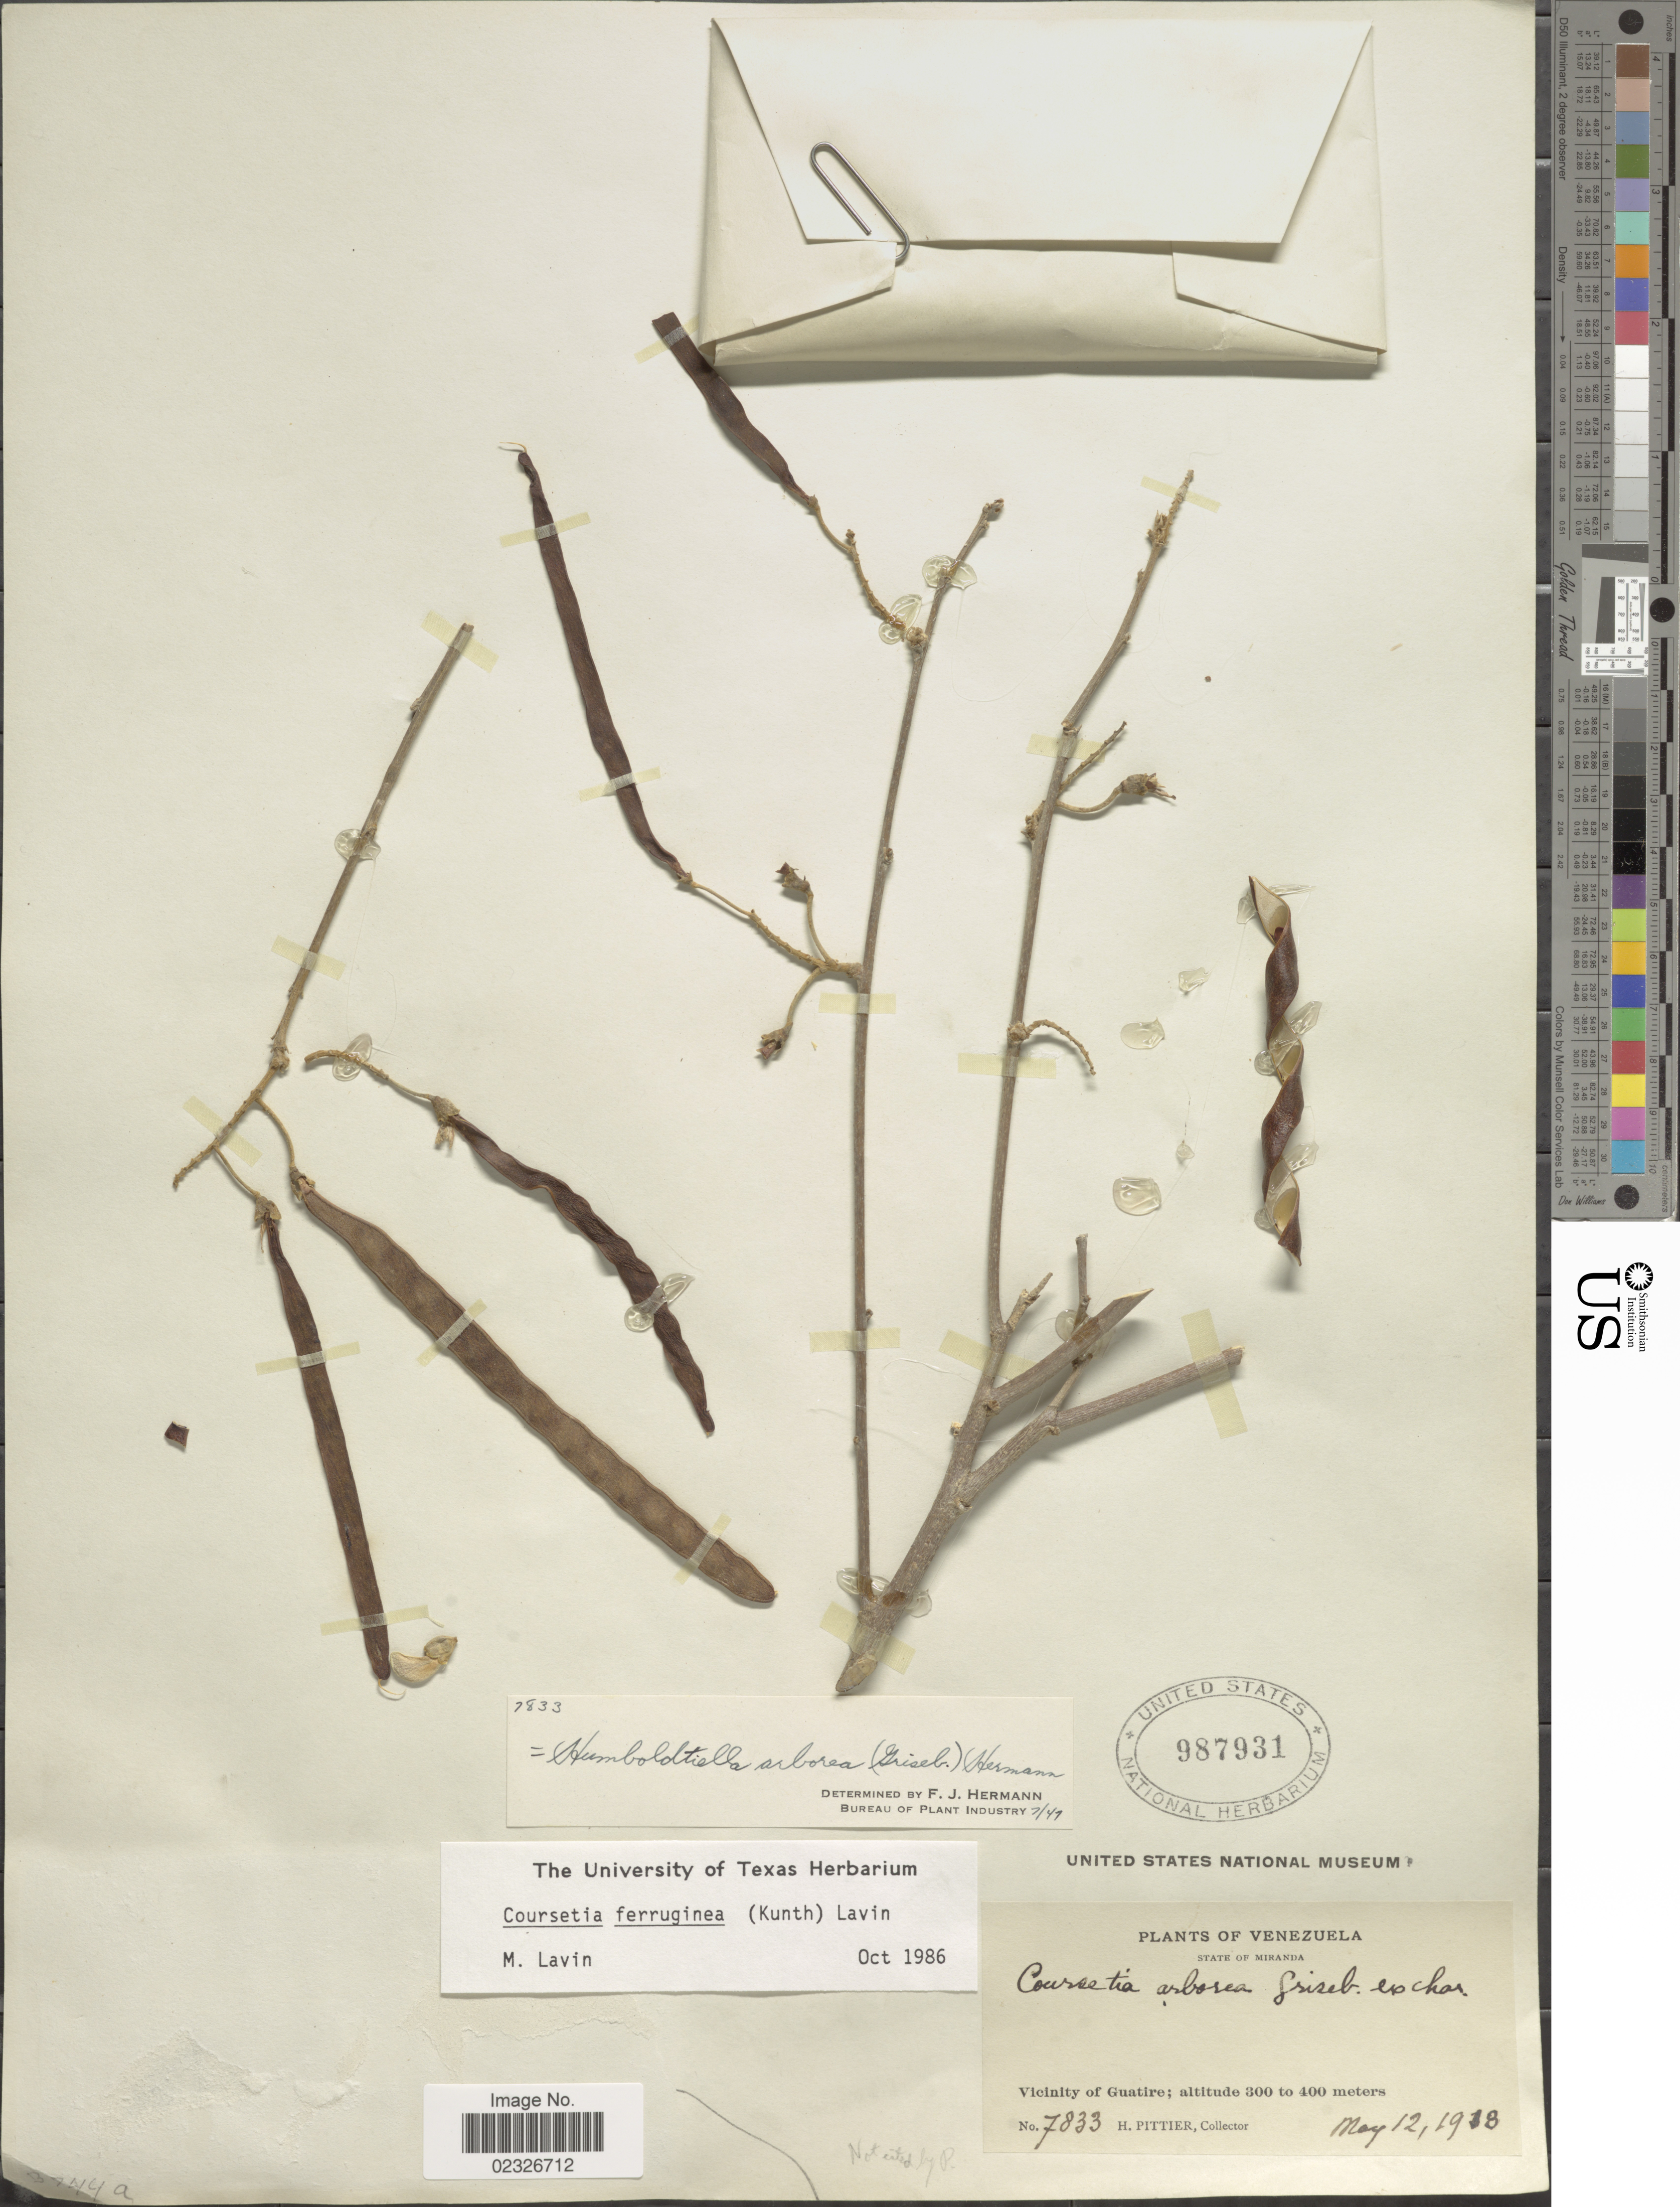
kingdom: Plantae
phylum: Tracheophyta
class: Magnoliopsida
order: Fabales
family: Fabaceae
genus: Coursetia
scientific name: Coursetia ferruginea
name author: (Kunth) Lavin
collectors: H. F. Pittier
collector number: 7833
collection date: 1918-05-12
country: Venezuela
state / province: Miranda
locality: State of Miranda. Vicinity of Guatire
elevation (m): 300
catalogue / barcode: US 987931